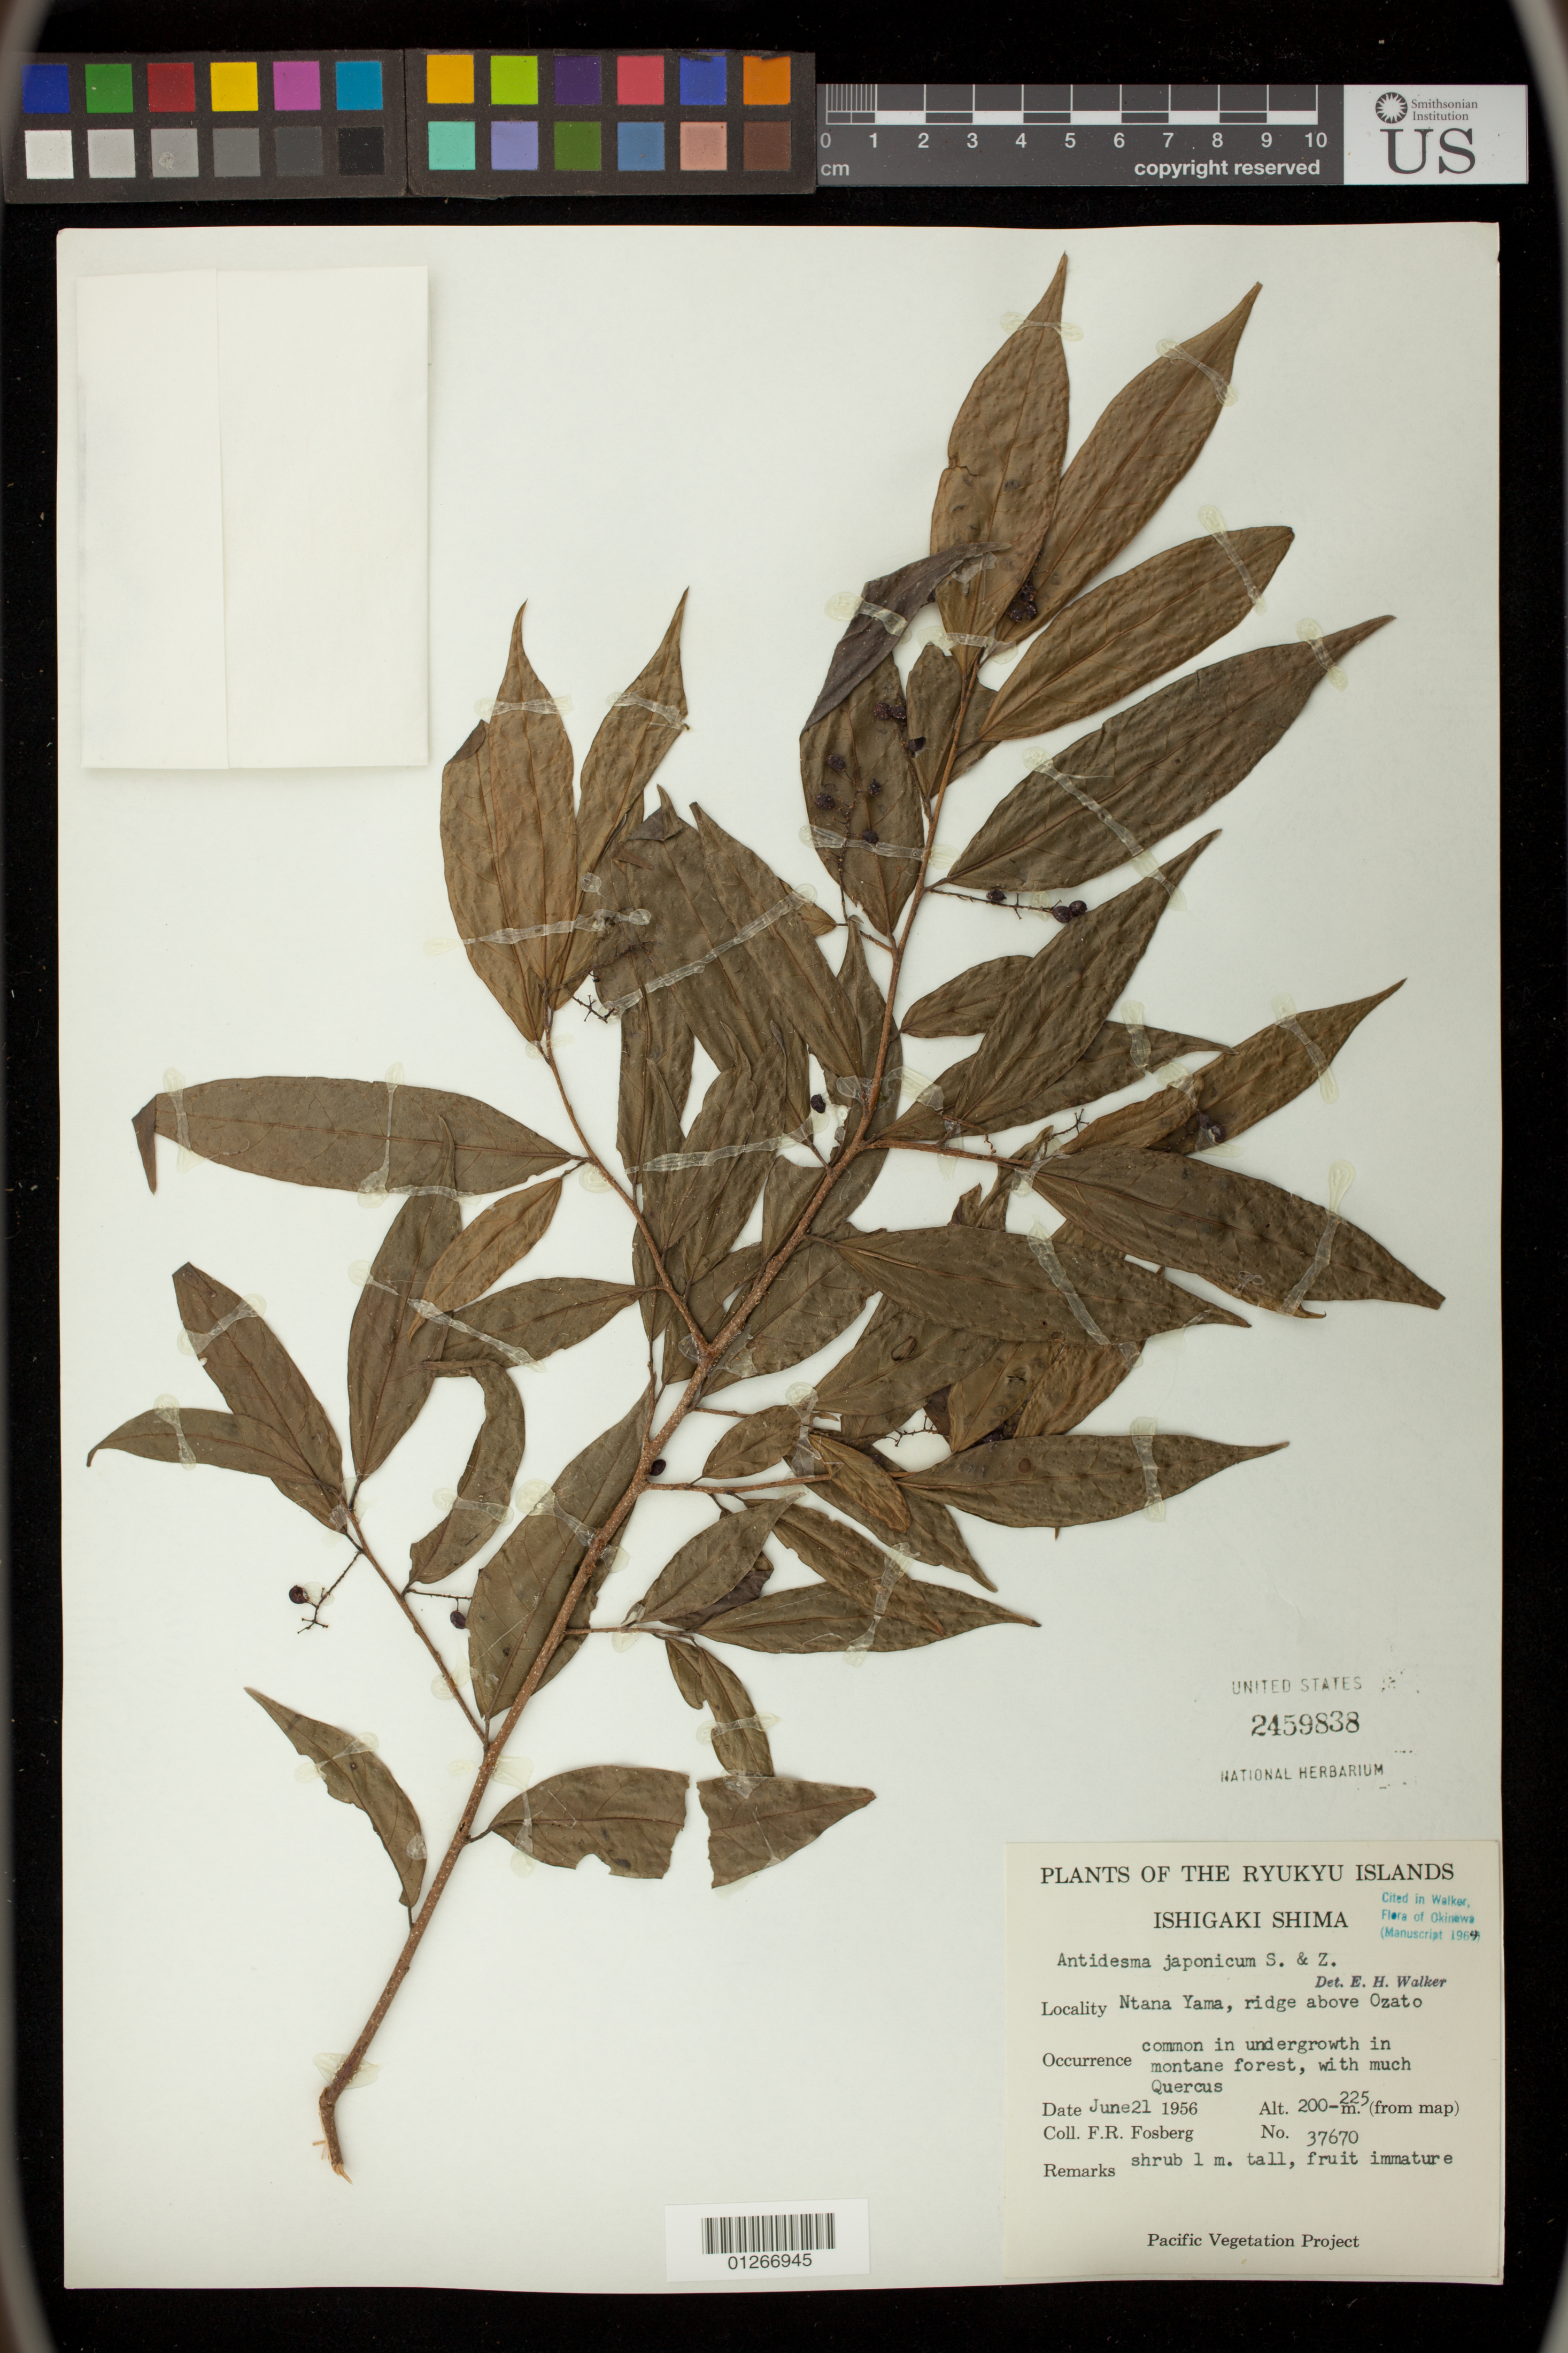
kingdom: Plantae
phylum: Tracheophyta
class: Magnoliopsida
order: Malpighiales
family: Phyllanthaceae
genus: Antidesma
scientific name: Antidesma japonicum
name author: Siebert & Zucc.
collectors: F. R. Fosberg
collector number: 37670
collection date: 1956-06-21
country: Japan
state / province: Okinawa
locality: Ntana Yama, ridge above Ozato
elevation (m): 200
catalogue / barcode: US 2459838